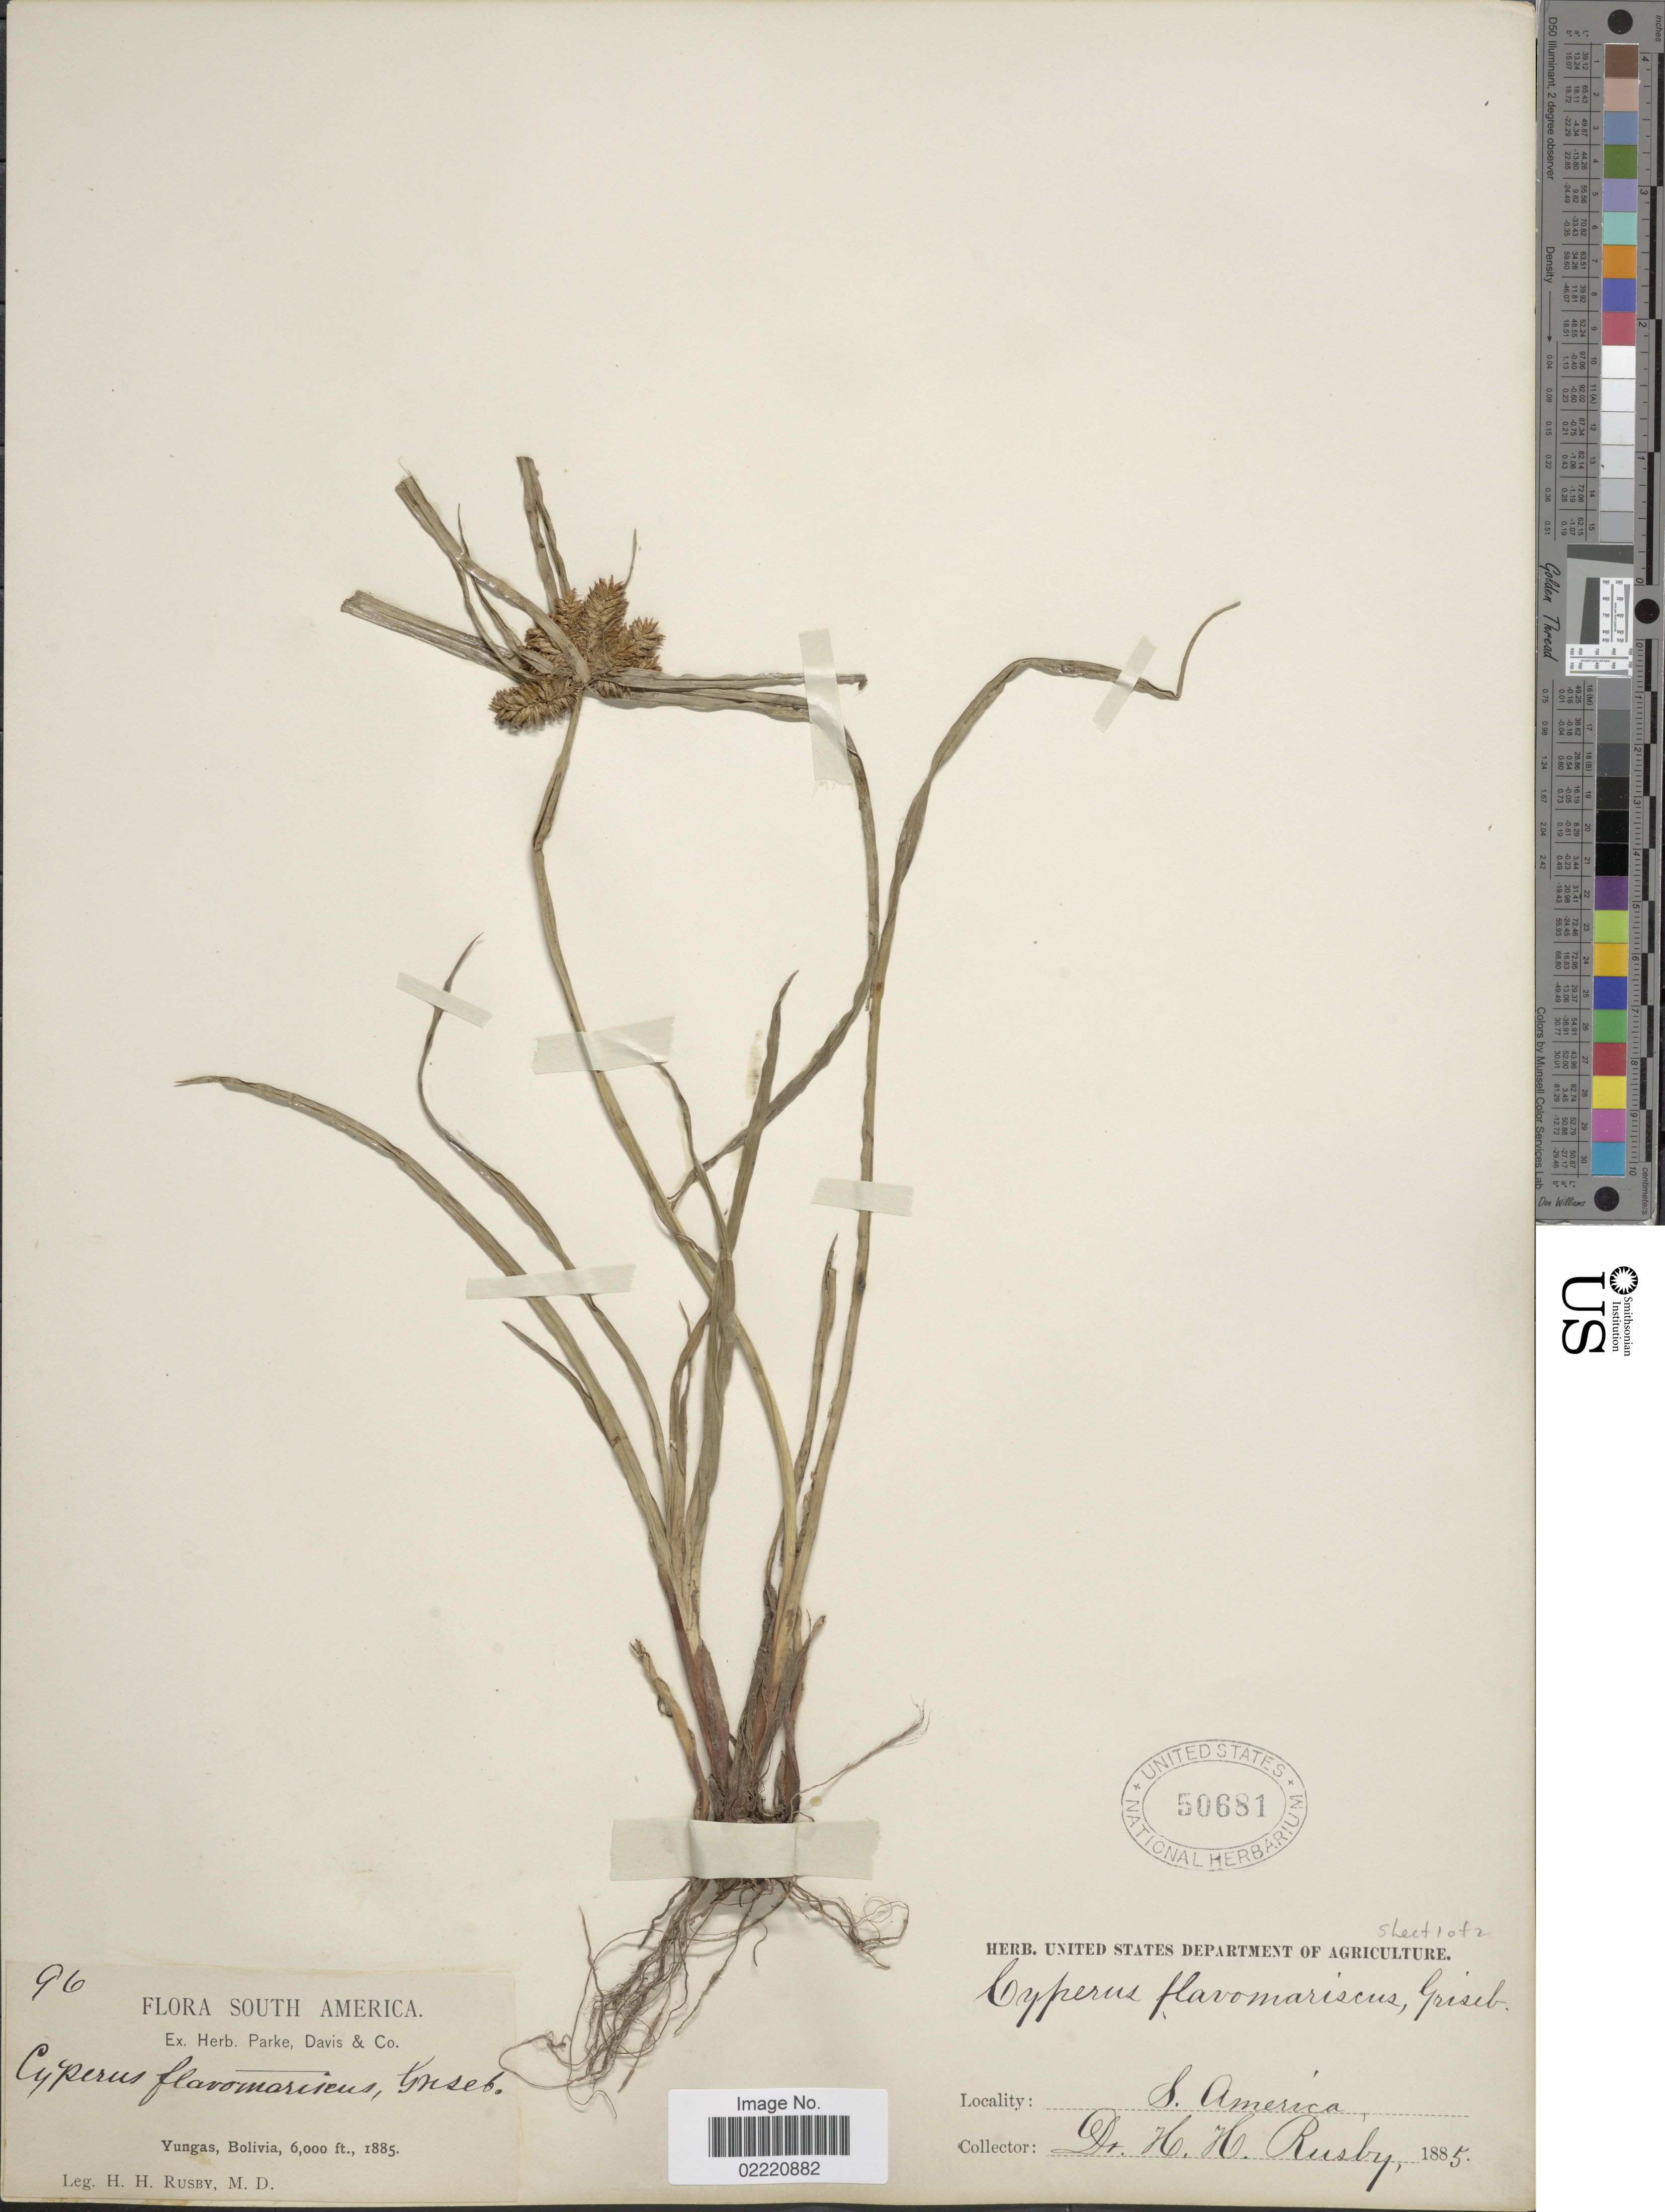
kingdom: Plantae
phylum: Tracheophyta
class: Liliopsida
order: Poales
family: Cyperaceae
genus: Cyperus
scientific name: Cyperus aggregatus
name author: (Willd.) Endl.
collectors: H. H. Rusby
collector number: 96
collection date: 1885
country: Bolivia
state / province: La Paz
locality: Yungas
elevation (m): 1829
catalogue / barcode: US 50681